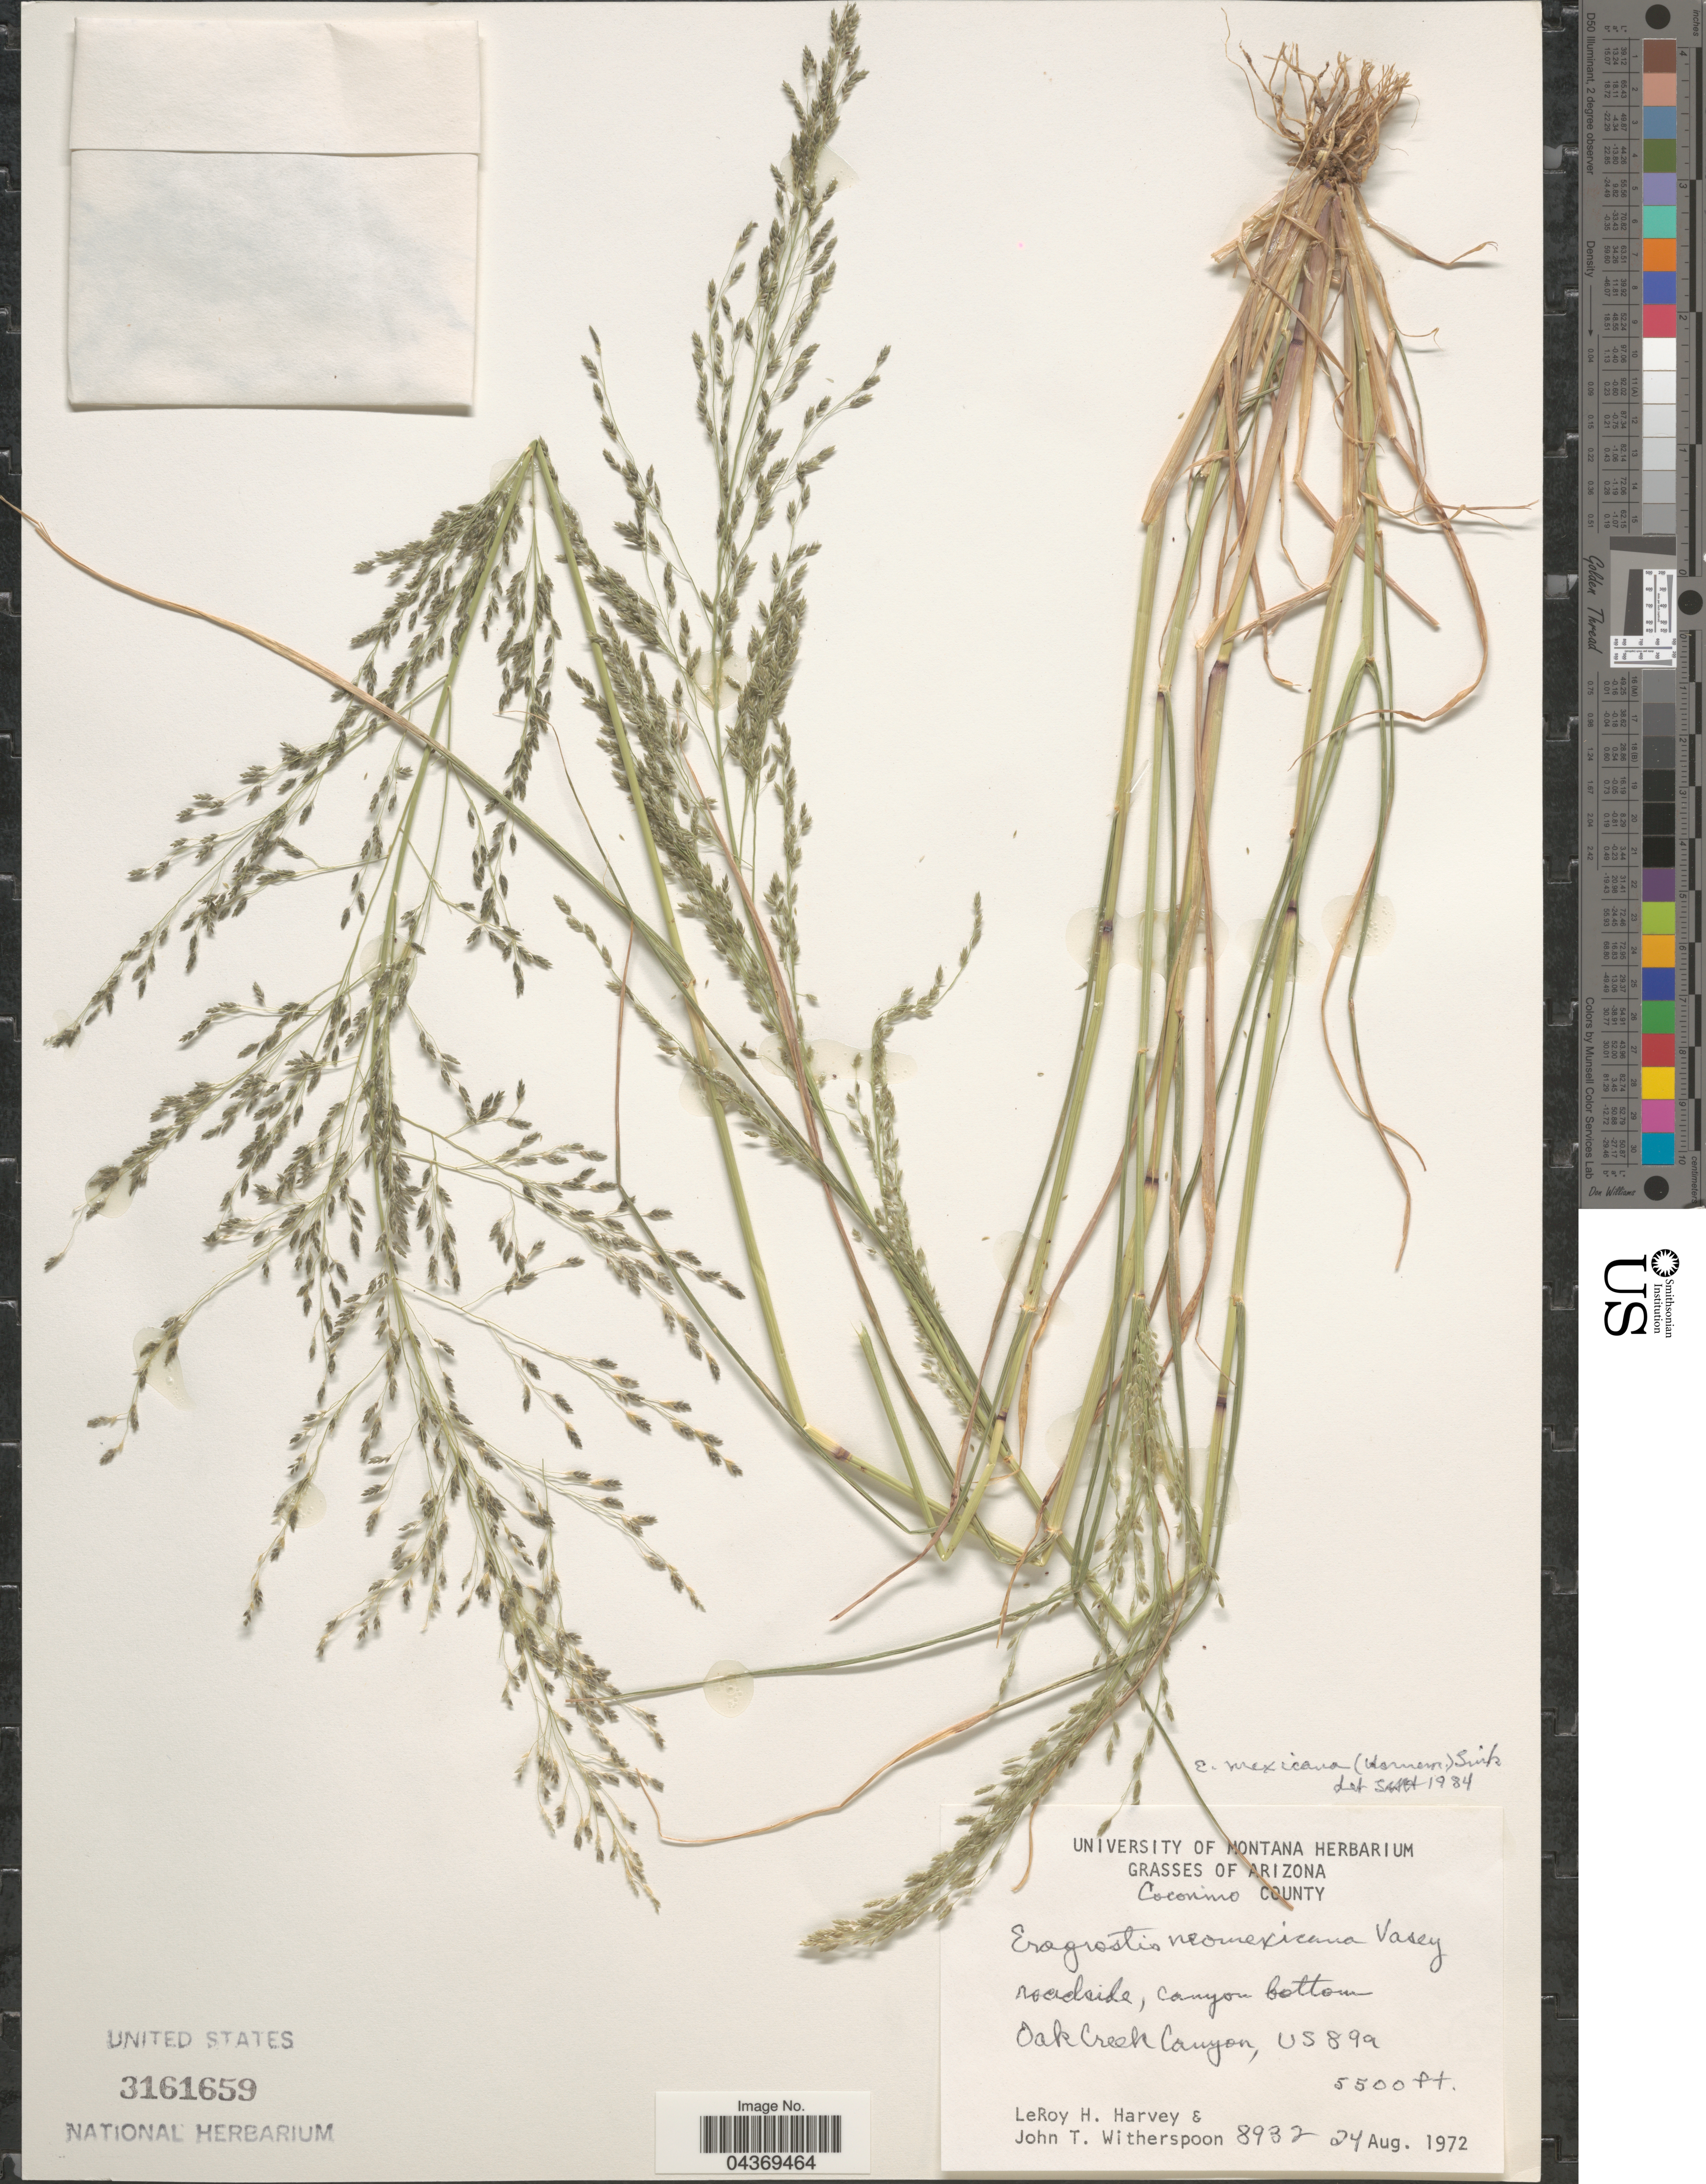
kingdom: Plantae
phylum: Tracheophyta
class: Liliopsida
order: Poales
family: Poaceae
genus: Eragrostis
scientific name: Eragrostis mexicana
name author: (Hornem.) Link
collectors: L. H. Harvey & J. Witherspoon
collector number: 8932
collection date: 1972-08-24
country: United States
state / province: Arizona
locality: Coconino County. Roadside, canyon bottom. Oak Creek Canyon, US89a.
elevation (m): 1676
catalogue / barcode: US 3161659